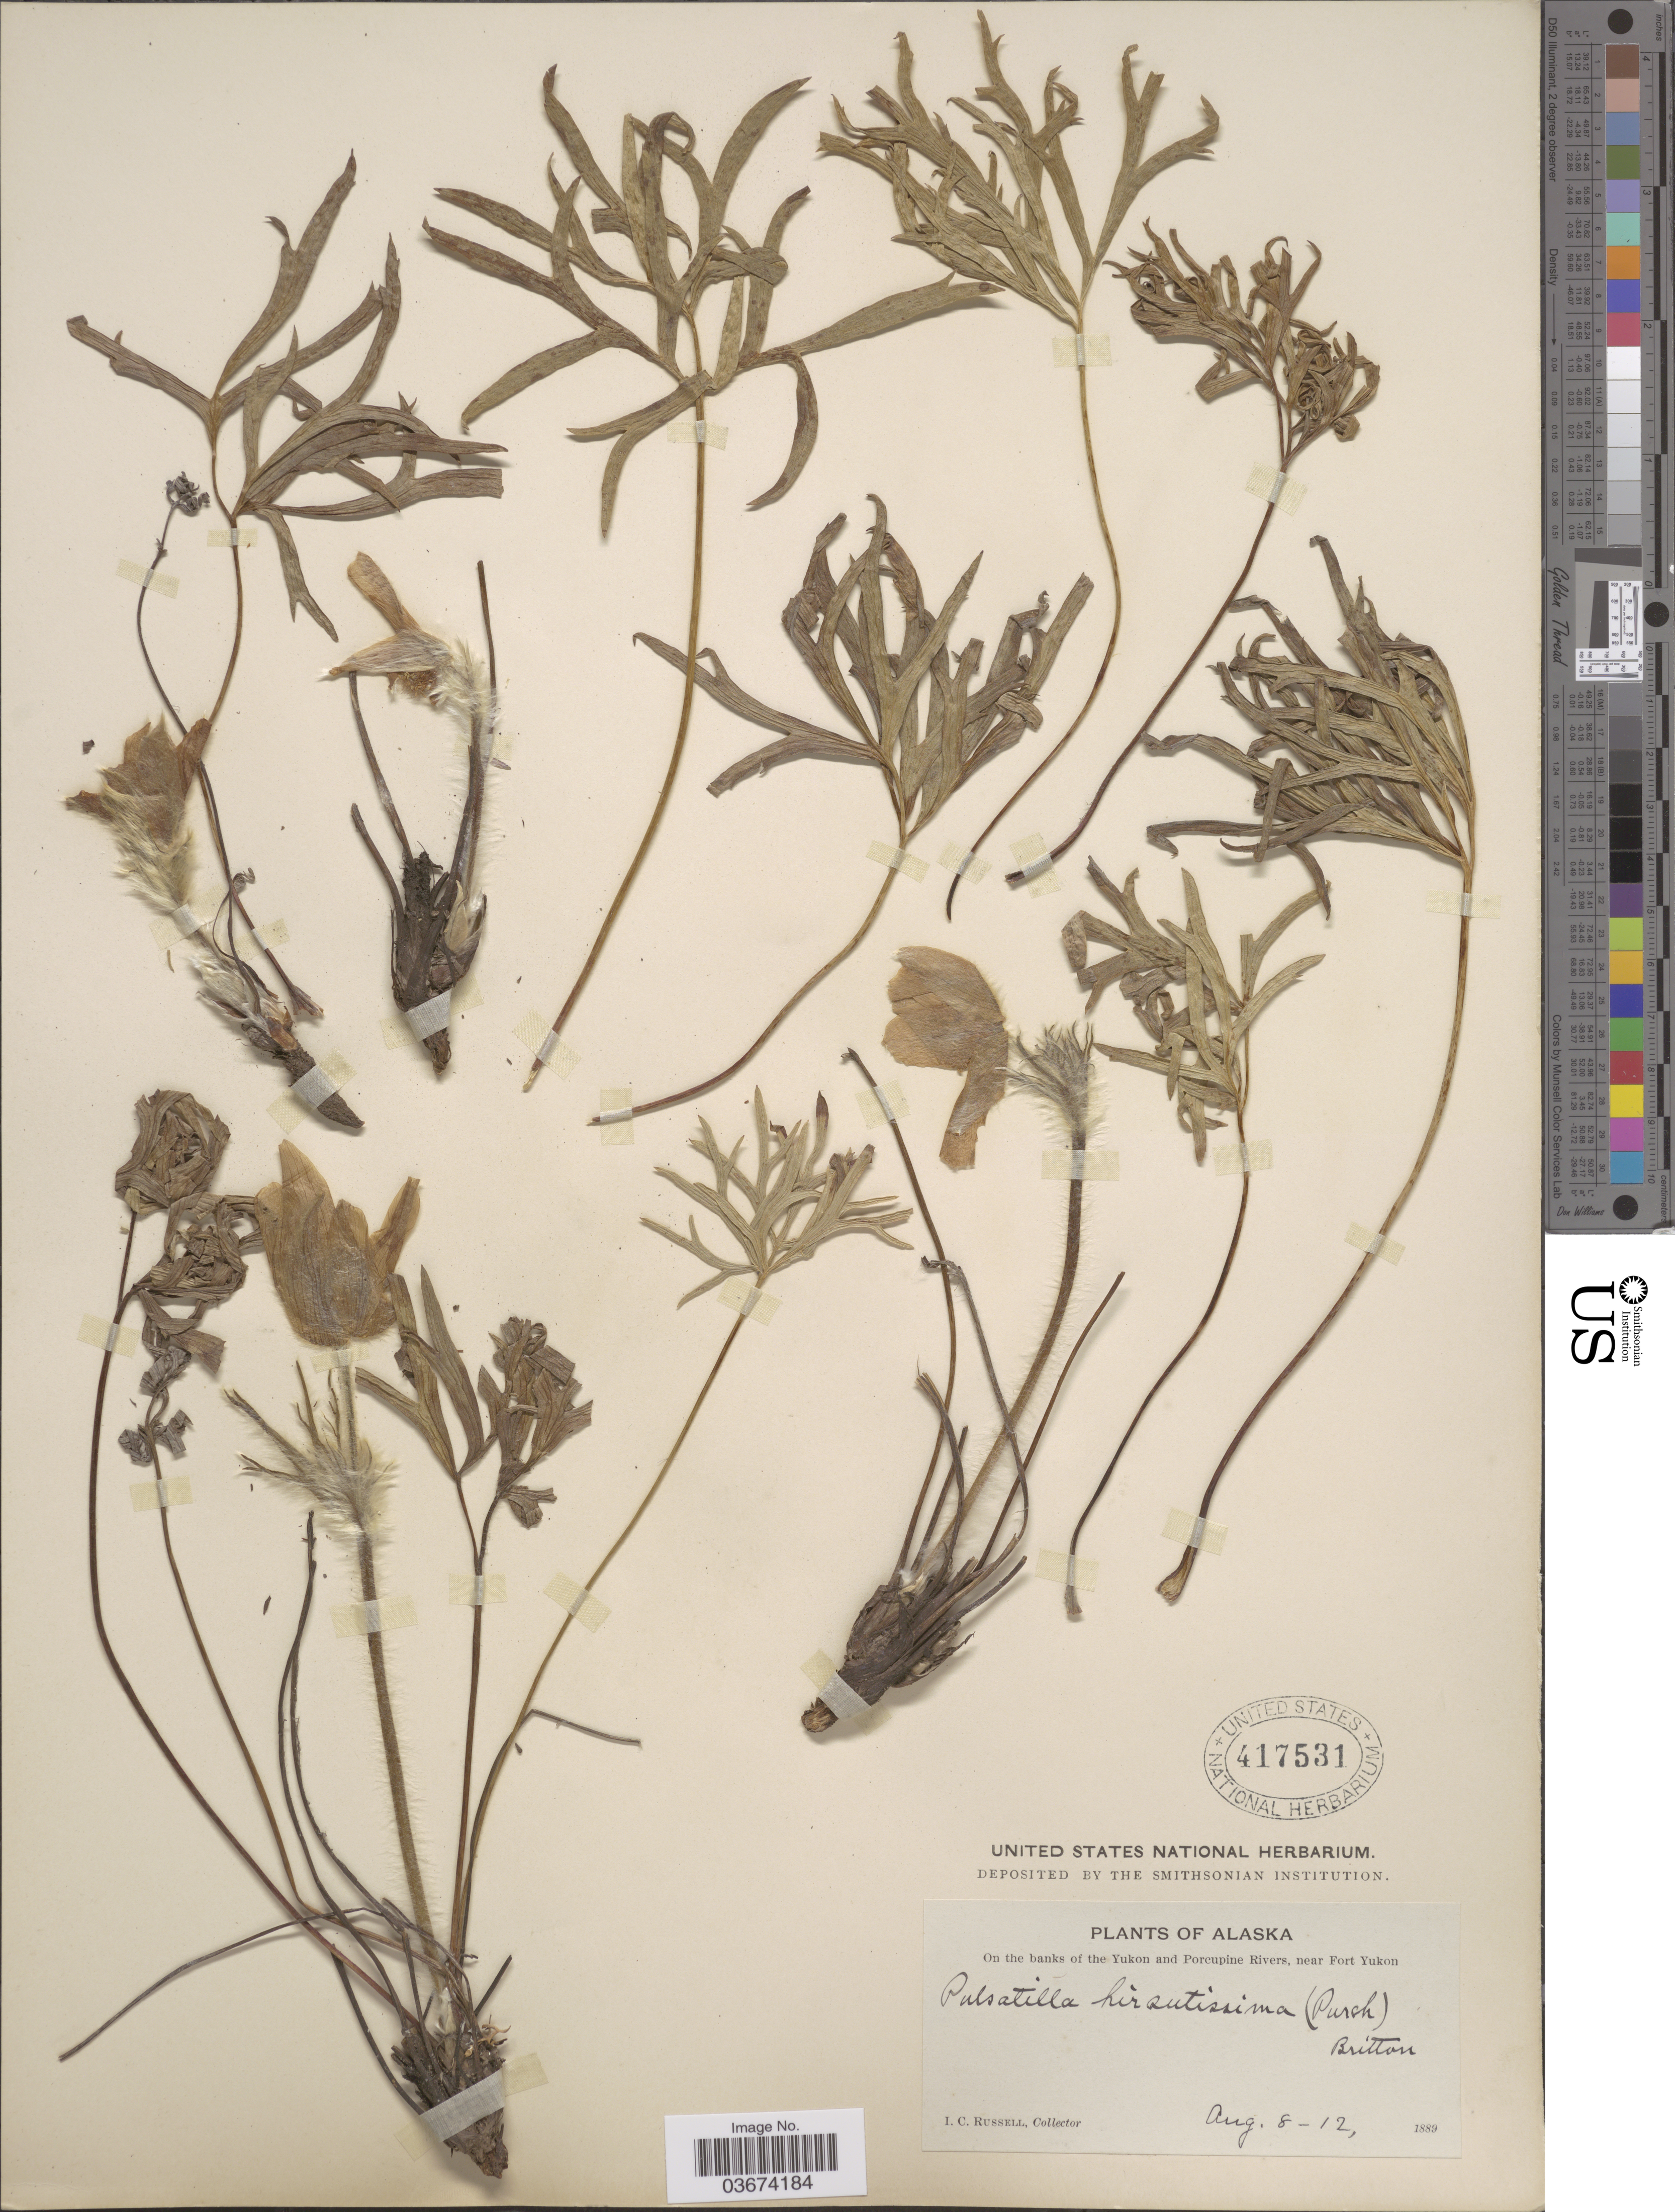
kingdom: Plantae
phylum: Tracheophyta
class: Magnoliopsida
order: Ranunculales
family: Ranunculaceae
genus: Pulsatilla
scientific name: Pulsatilla nuttalliana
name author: (DC.) Bercht. & J. Presl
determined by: Strong, Mark T., (BOT), Smithsonian Institution - National Museum of Natural History (UNITED STATES)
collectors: I. C. Russell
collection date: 1889-08-08/1889-08-12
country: United States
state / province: Alaska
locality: On the banks of the Yukon and Porcupine Rivers, near Fort Yukon.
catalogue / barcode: US 417531